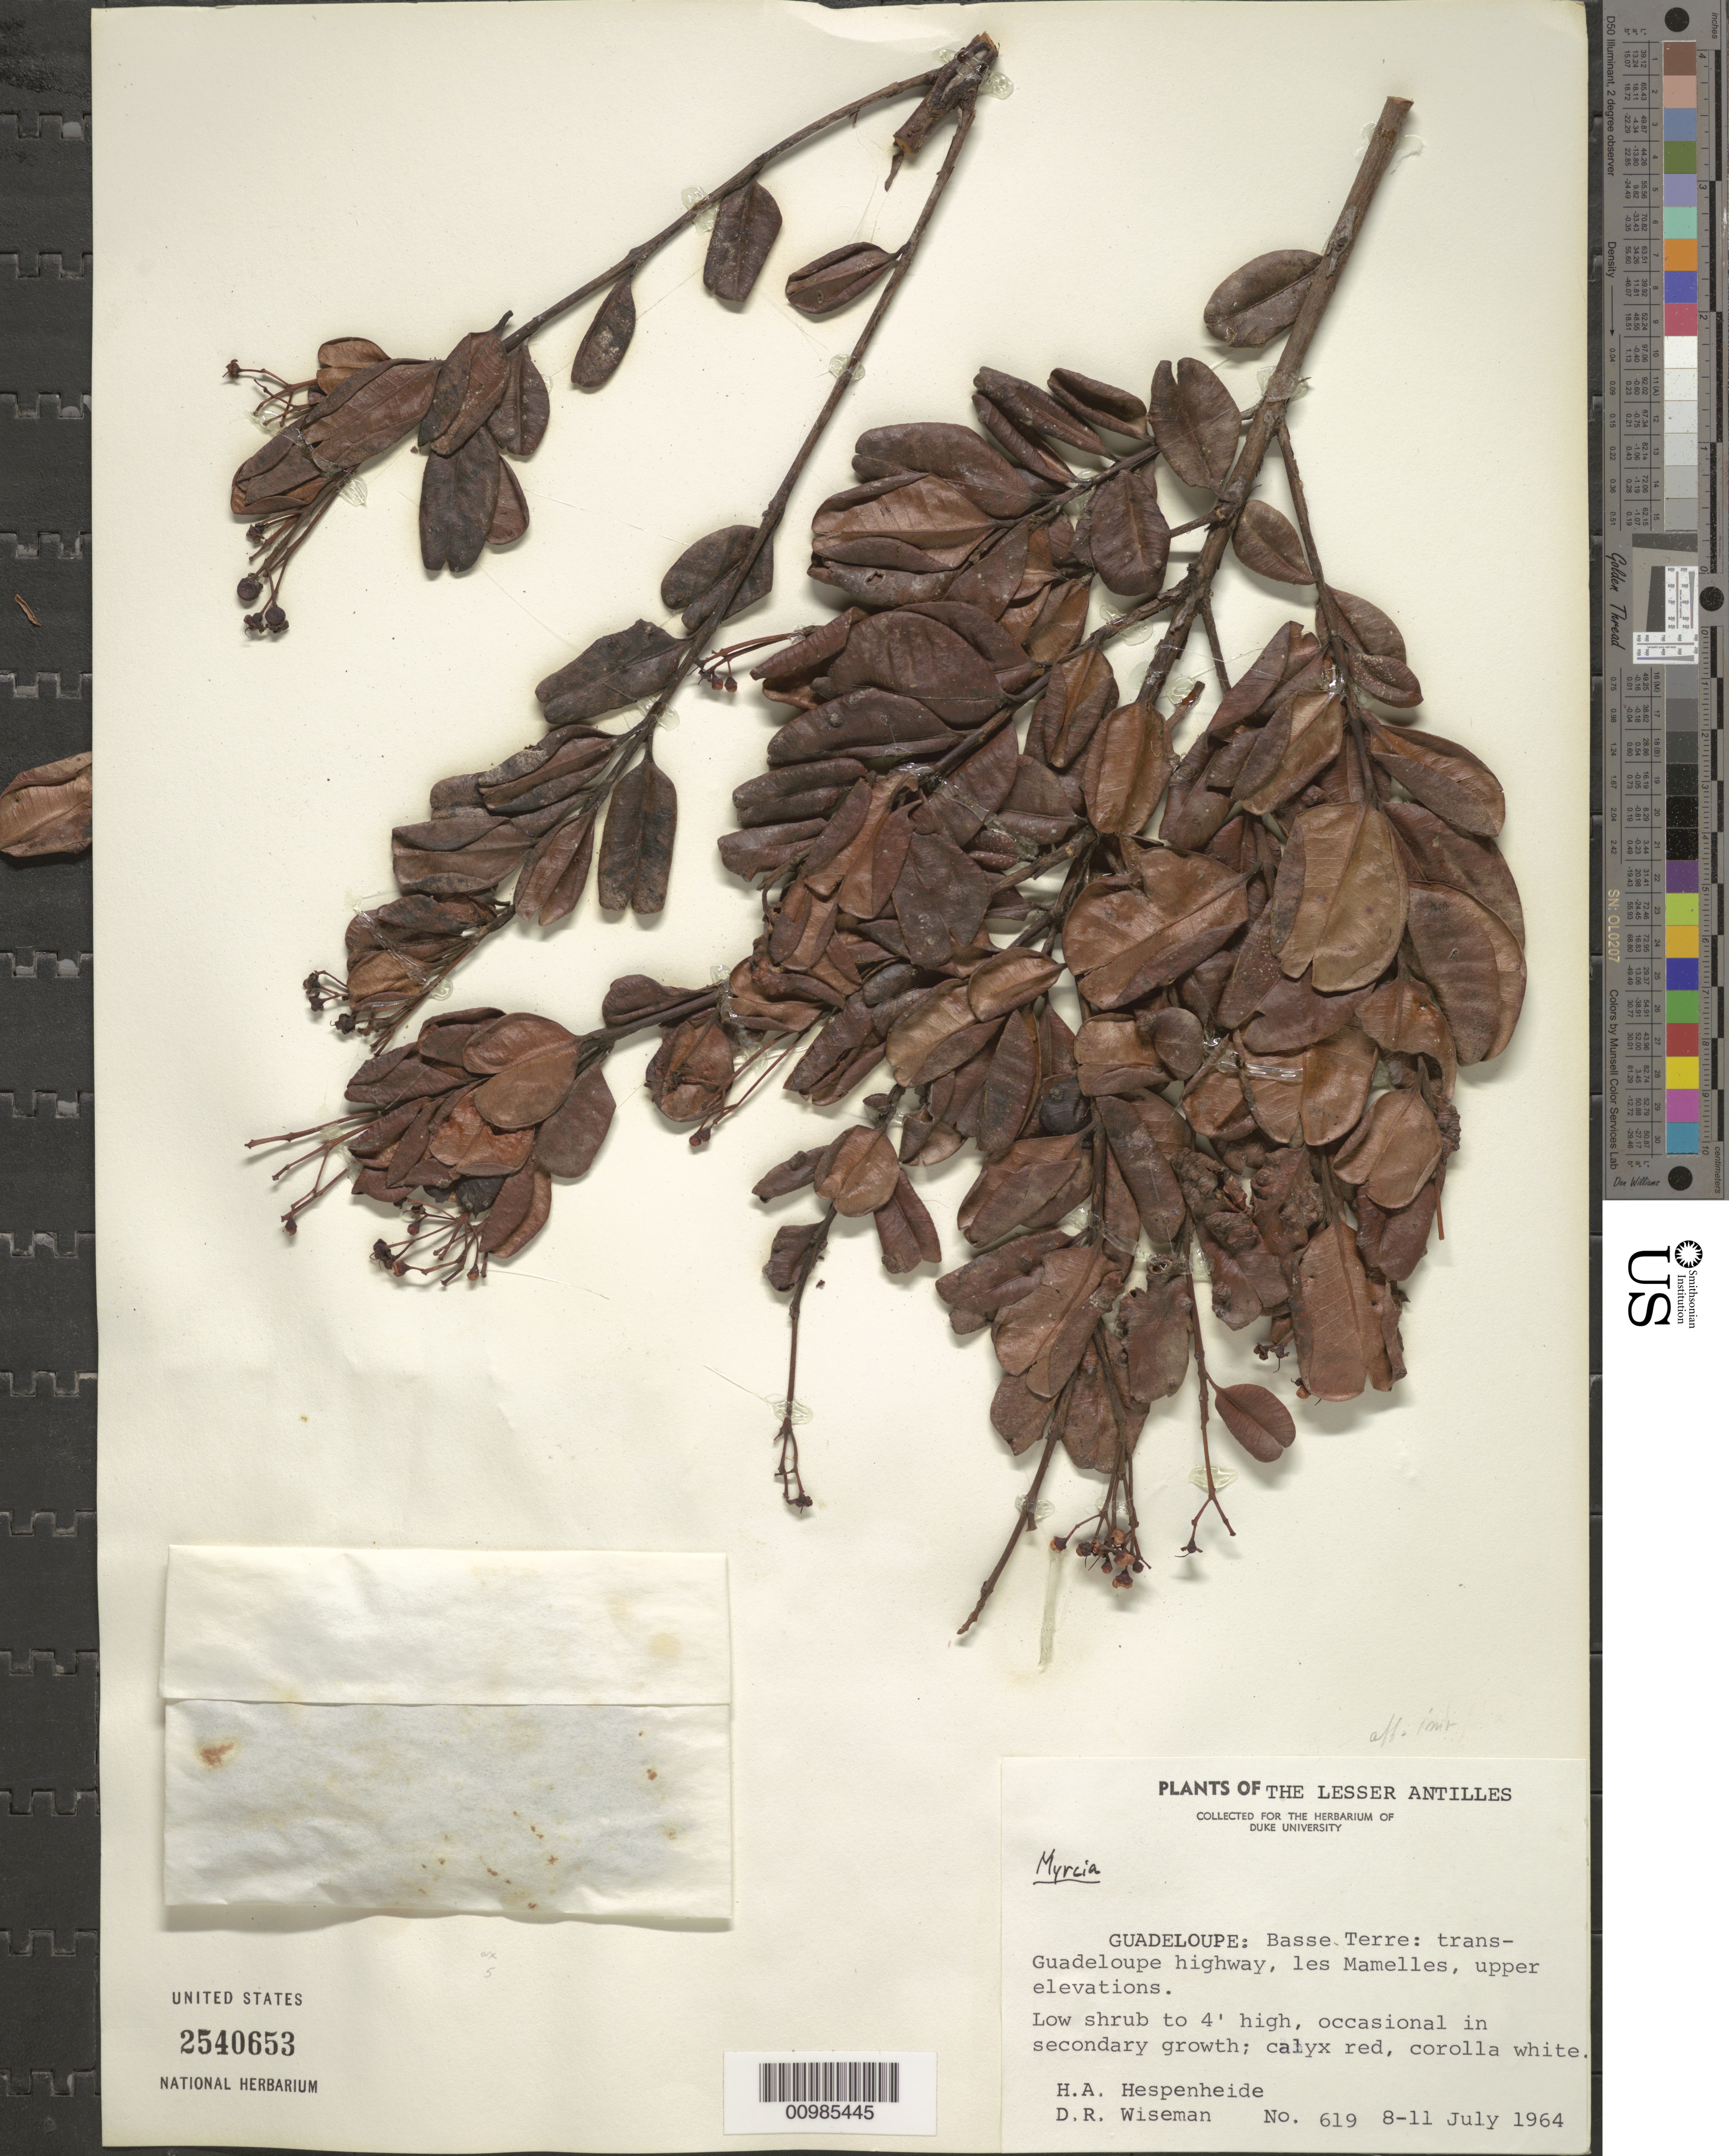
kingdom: Plantae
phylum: Tracheophyta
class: Magnoliopsida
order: Myrtales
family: Myrtaceae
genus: Myrcia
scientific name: Myrcia citrifolia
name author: (Aubl.) Urb.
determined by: Strong, Mark T., (BOT), Smithsonian Institution - National Museum of Natural History (UNITED STATES)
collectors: H. A. Hespenheide & D. R. Wiseman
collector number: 619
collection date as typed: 08 Jul 1964 to 11 Jul 1964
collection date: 1964-07-08/1964-07-11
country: Guadeloupe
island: Basse Terre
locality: Trans-Guadeloupe highway, les Mamelles, upper elevations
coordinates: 0 N, 0 E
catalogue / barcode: US 2540653